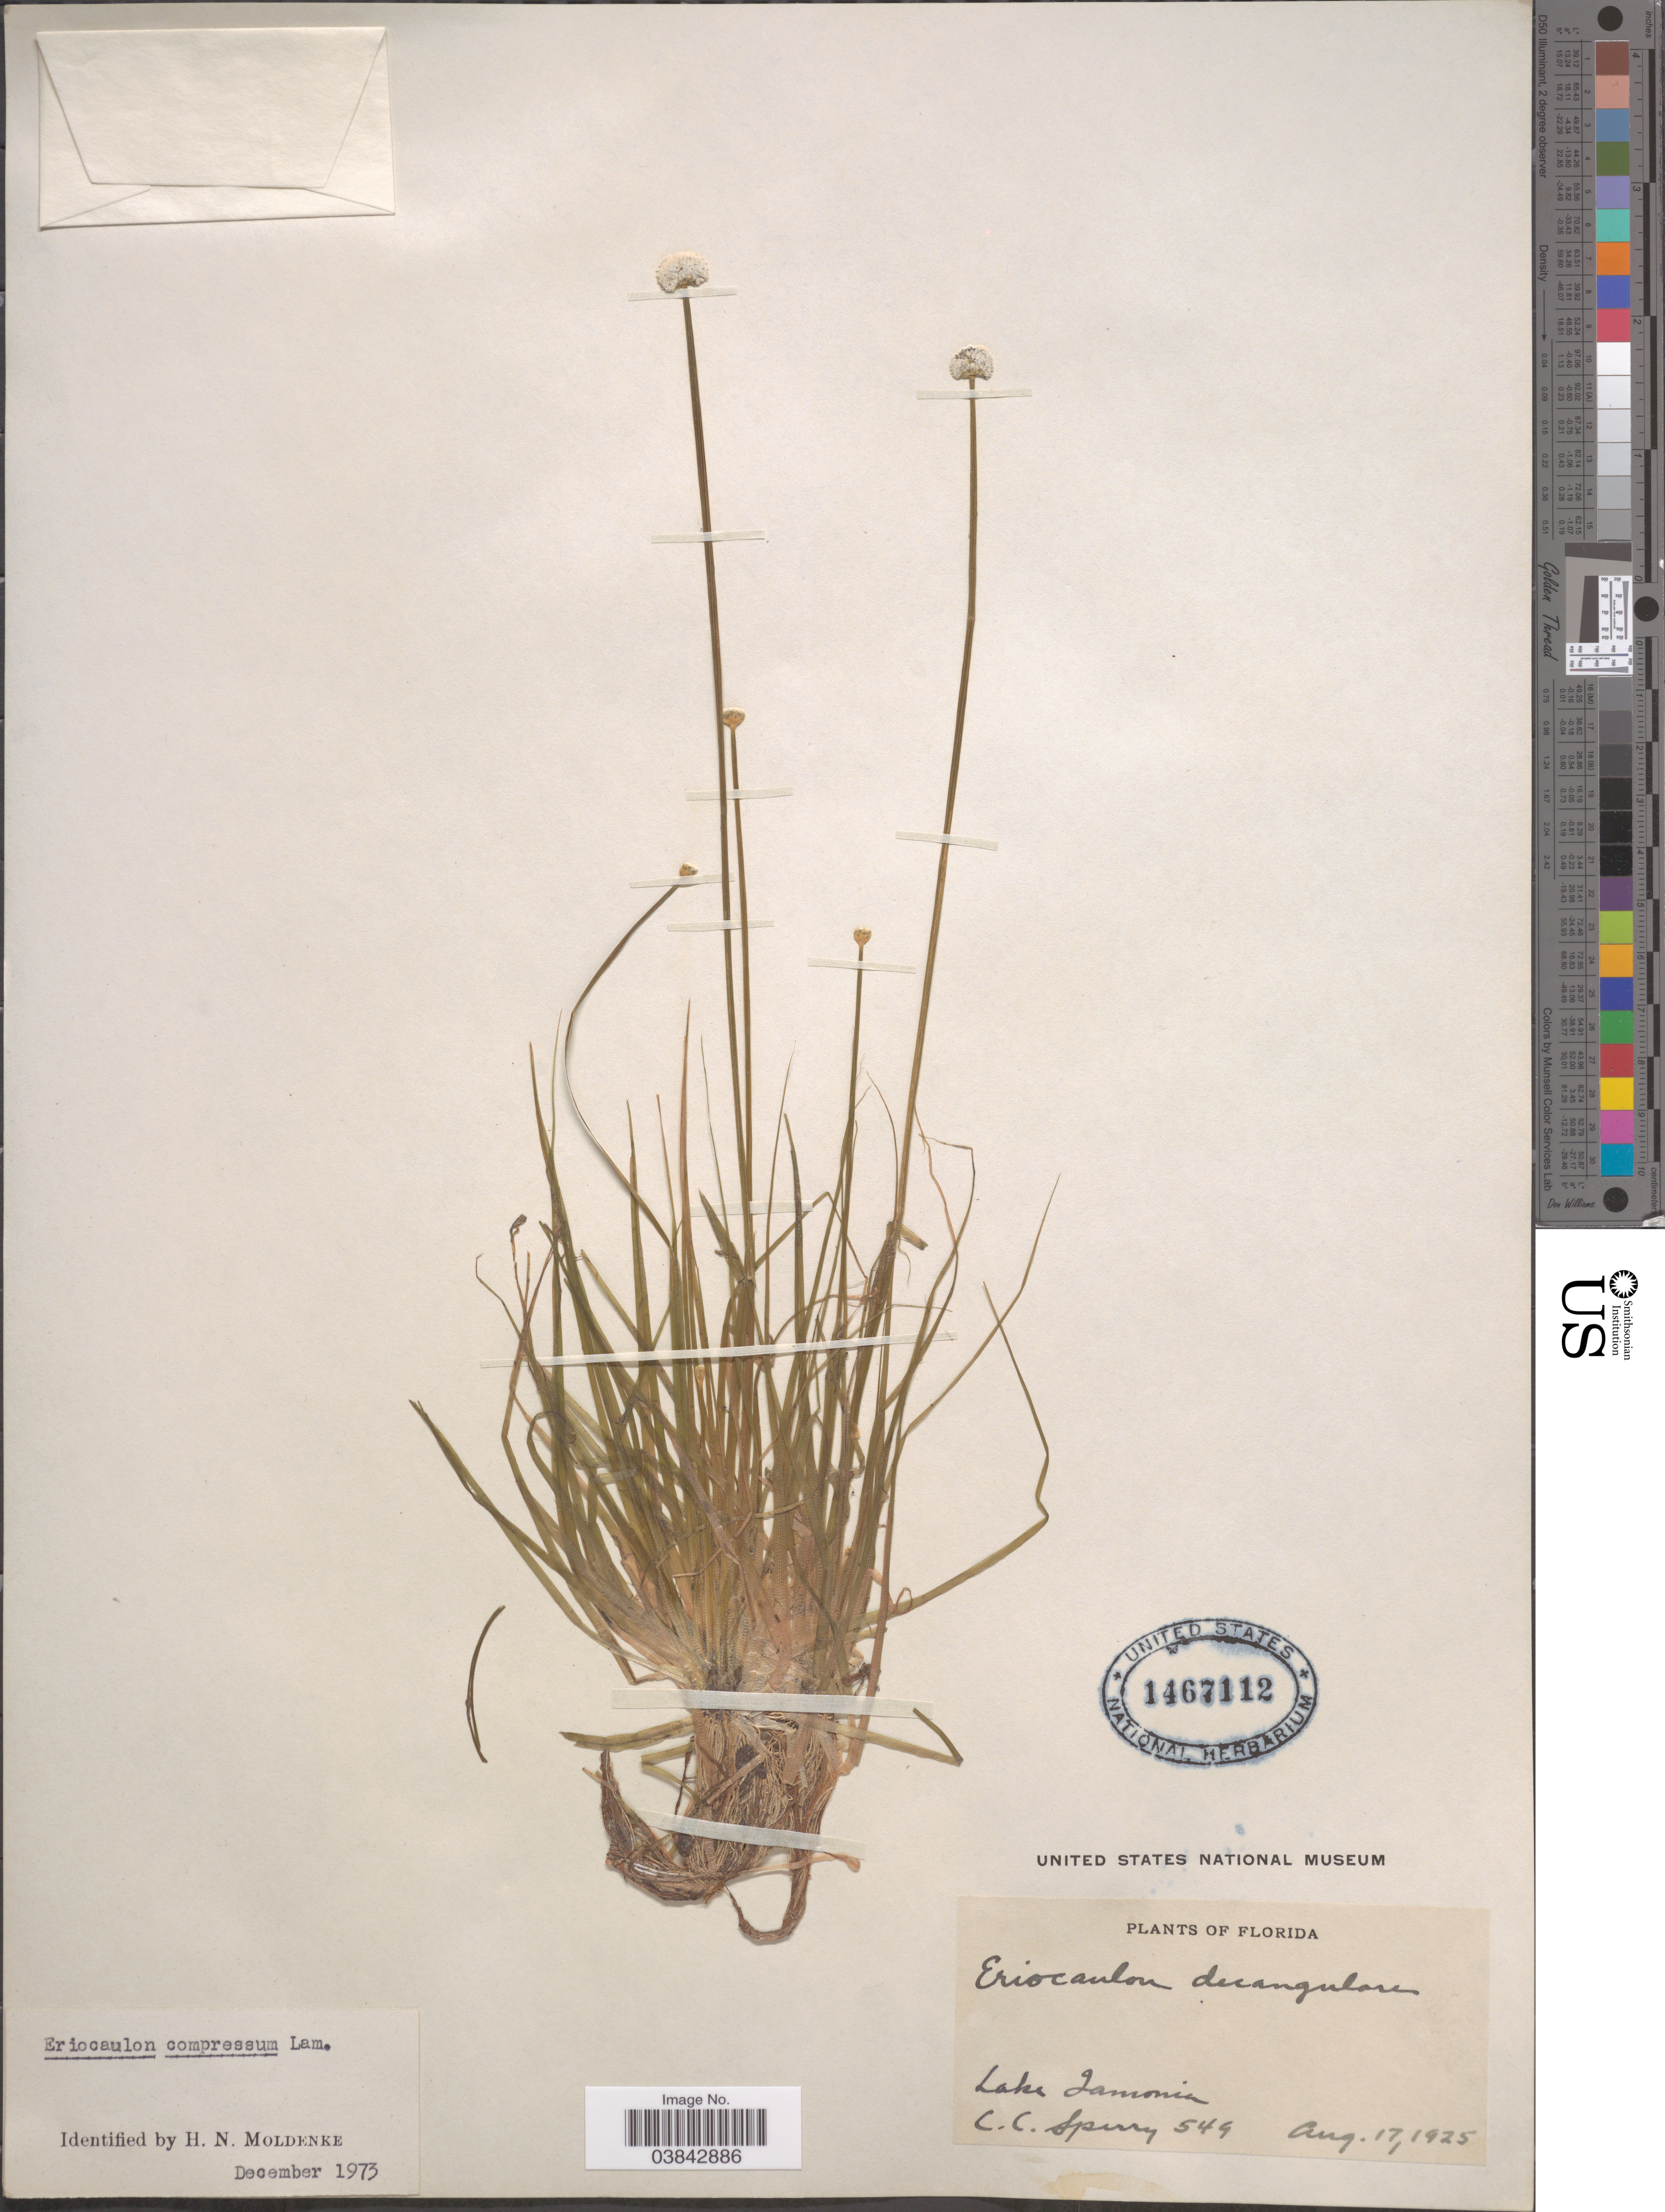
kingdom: Plantae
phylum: Tracheophyta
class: Liliopsida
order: Poales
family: Eriocaulaceae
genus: Eriocaulon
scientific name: Eriocaulon compressum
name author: Lam.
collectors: C. C. Sperry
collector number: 549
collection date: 1925-08-17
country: United States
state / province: Florida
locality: Lake Iamonia.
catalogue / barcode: US 1467112